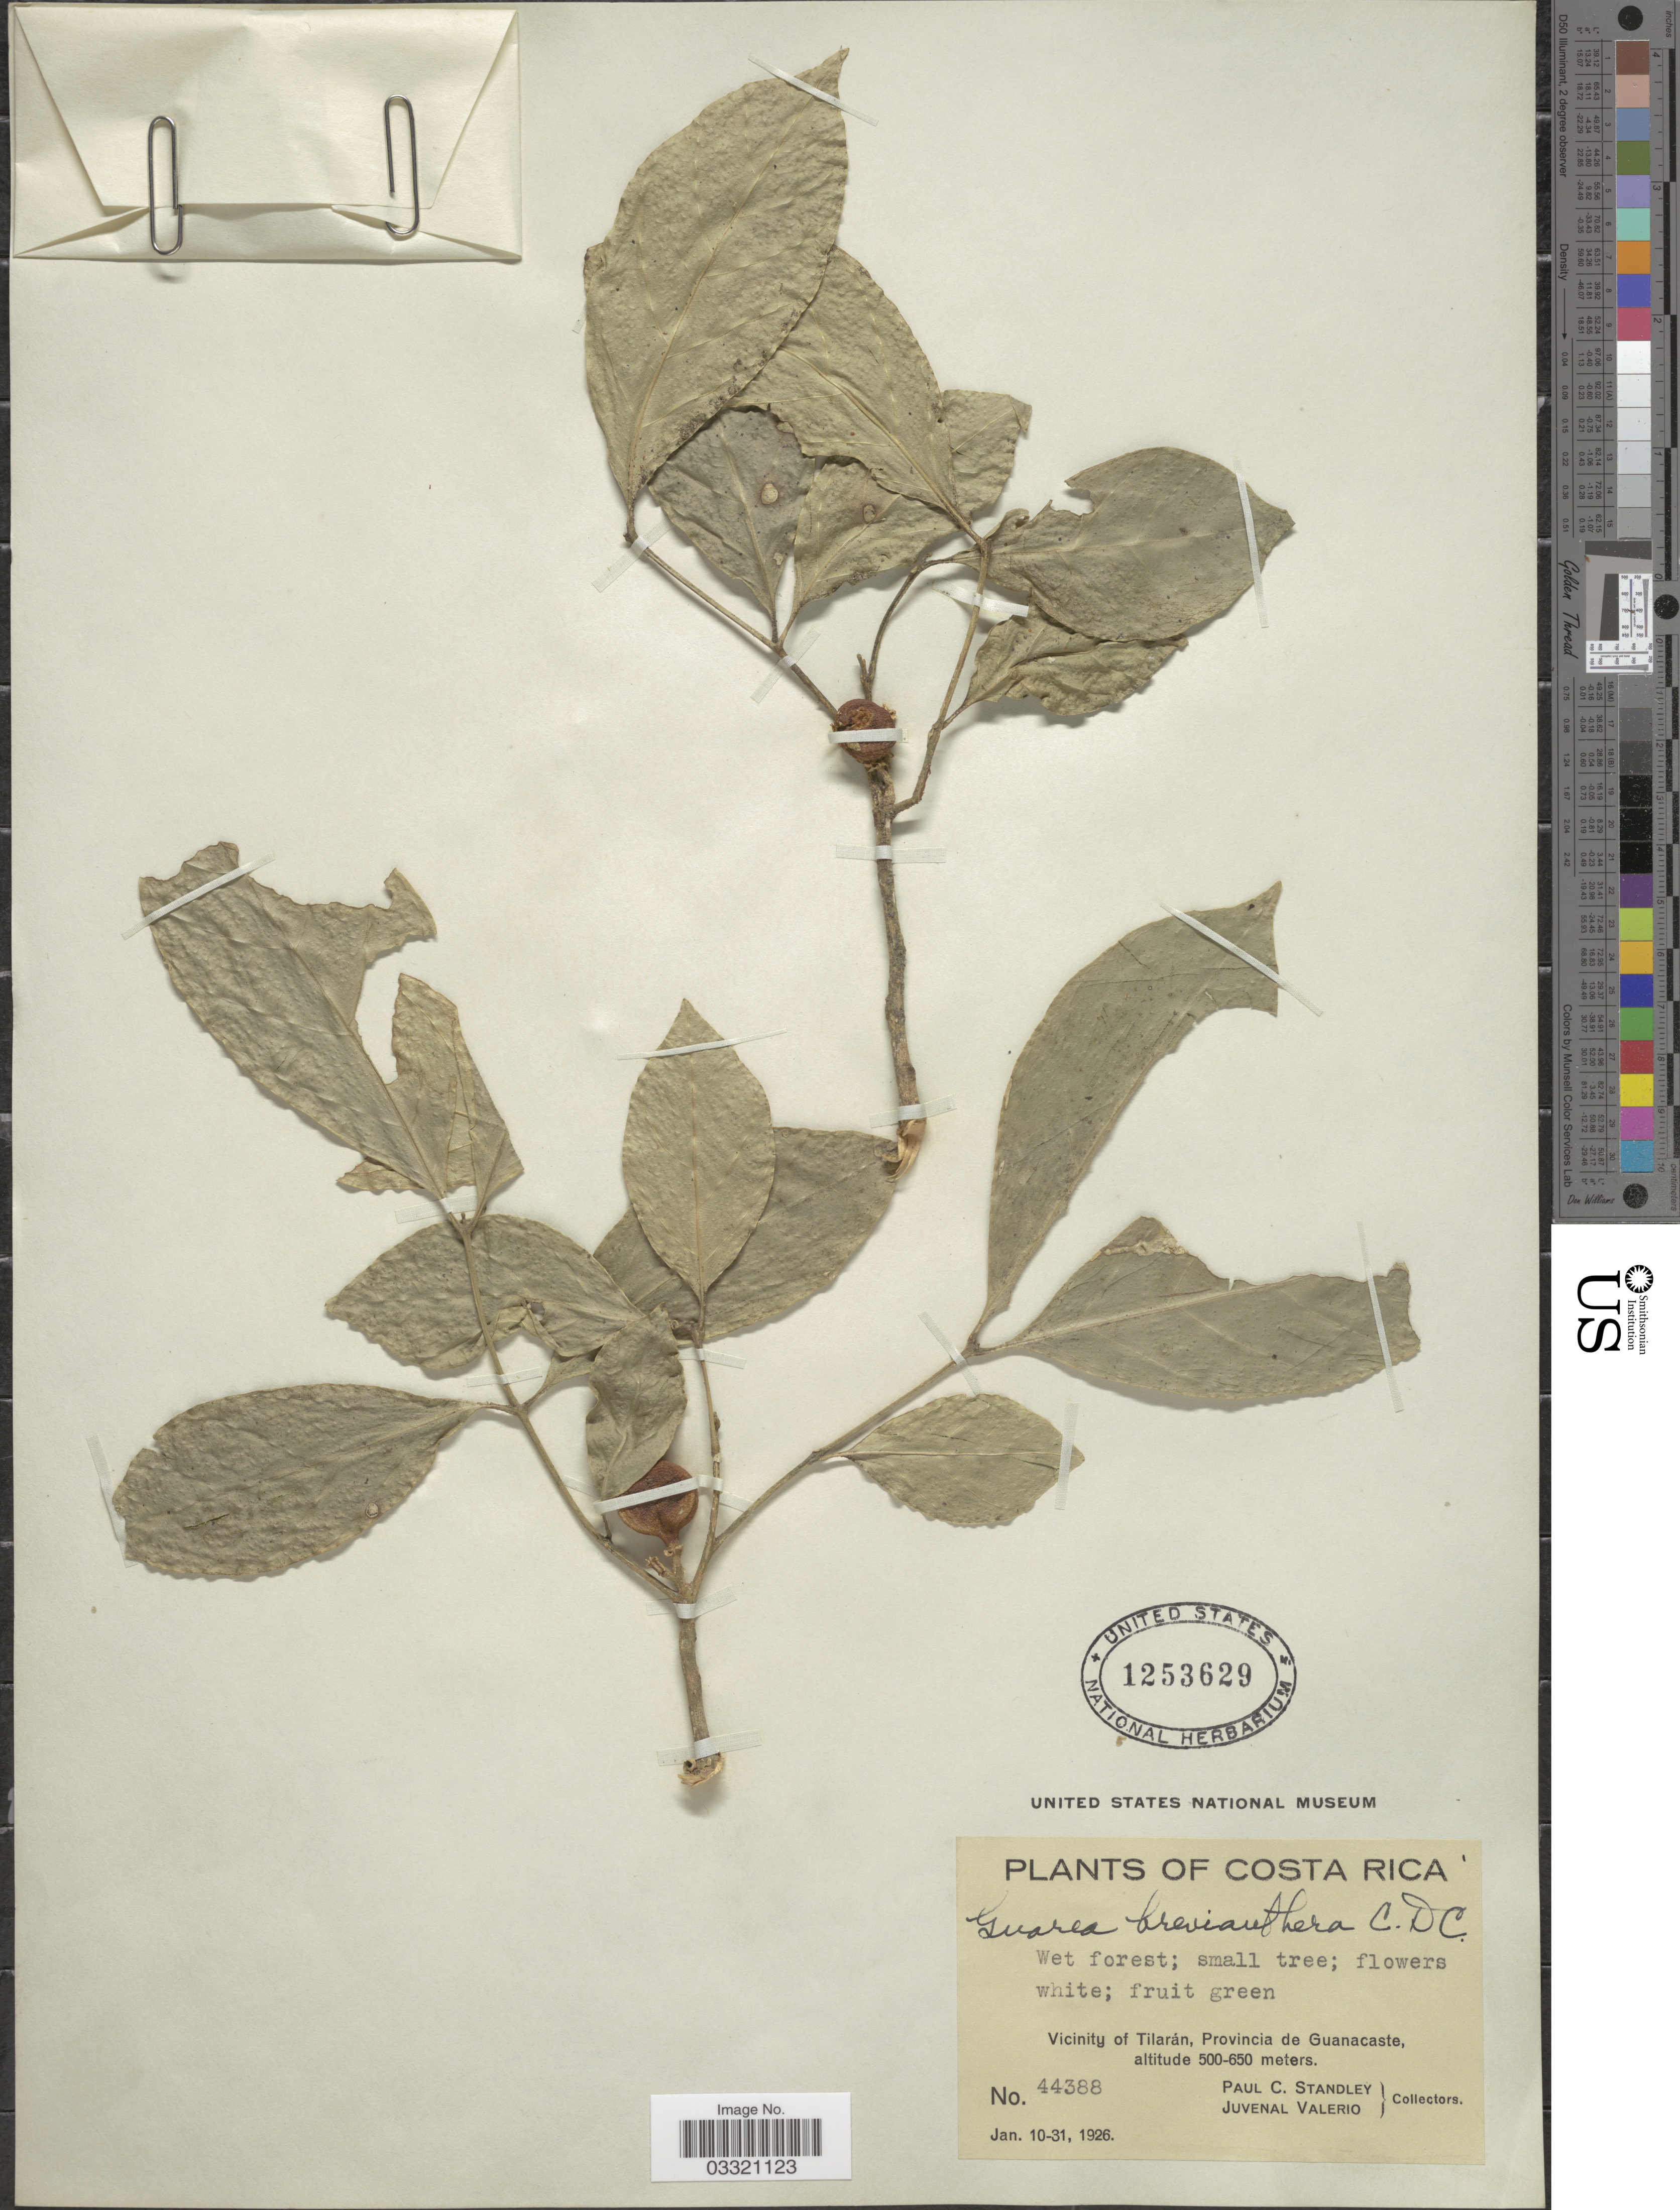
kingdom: Plantae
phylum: Tracheophyta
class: Magnoliopsida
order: Sapindales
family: Meliaceae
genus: Guarea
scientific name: Guarea brevianthera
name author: C. DC.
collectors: P. C. Standley & J. Valerio R.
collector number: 44388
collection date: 1926-01-10/1926-01-31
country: Costa Rica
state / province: Guanacaste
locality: Vicinity of Tilarán.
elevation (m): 500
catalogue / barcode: US 1253629